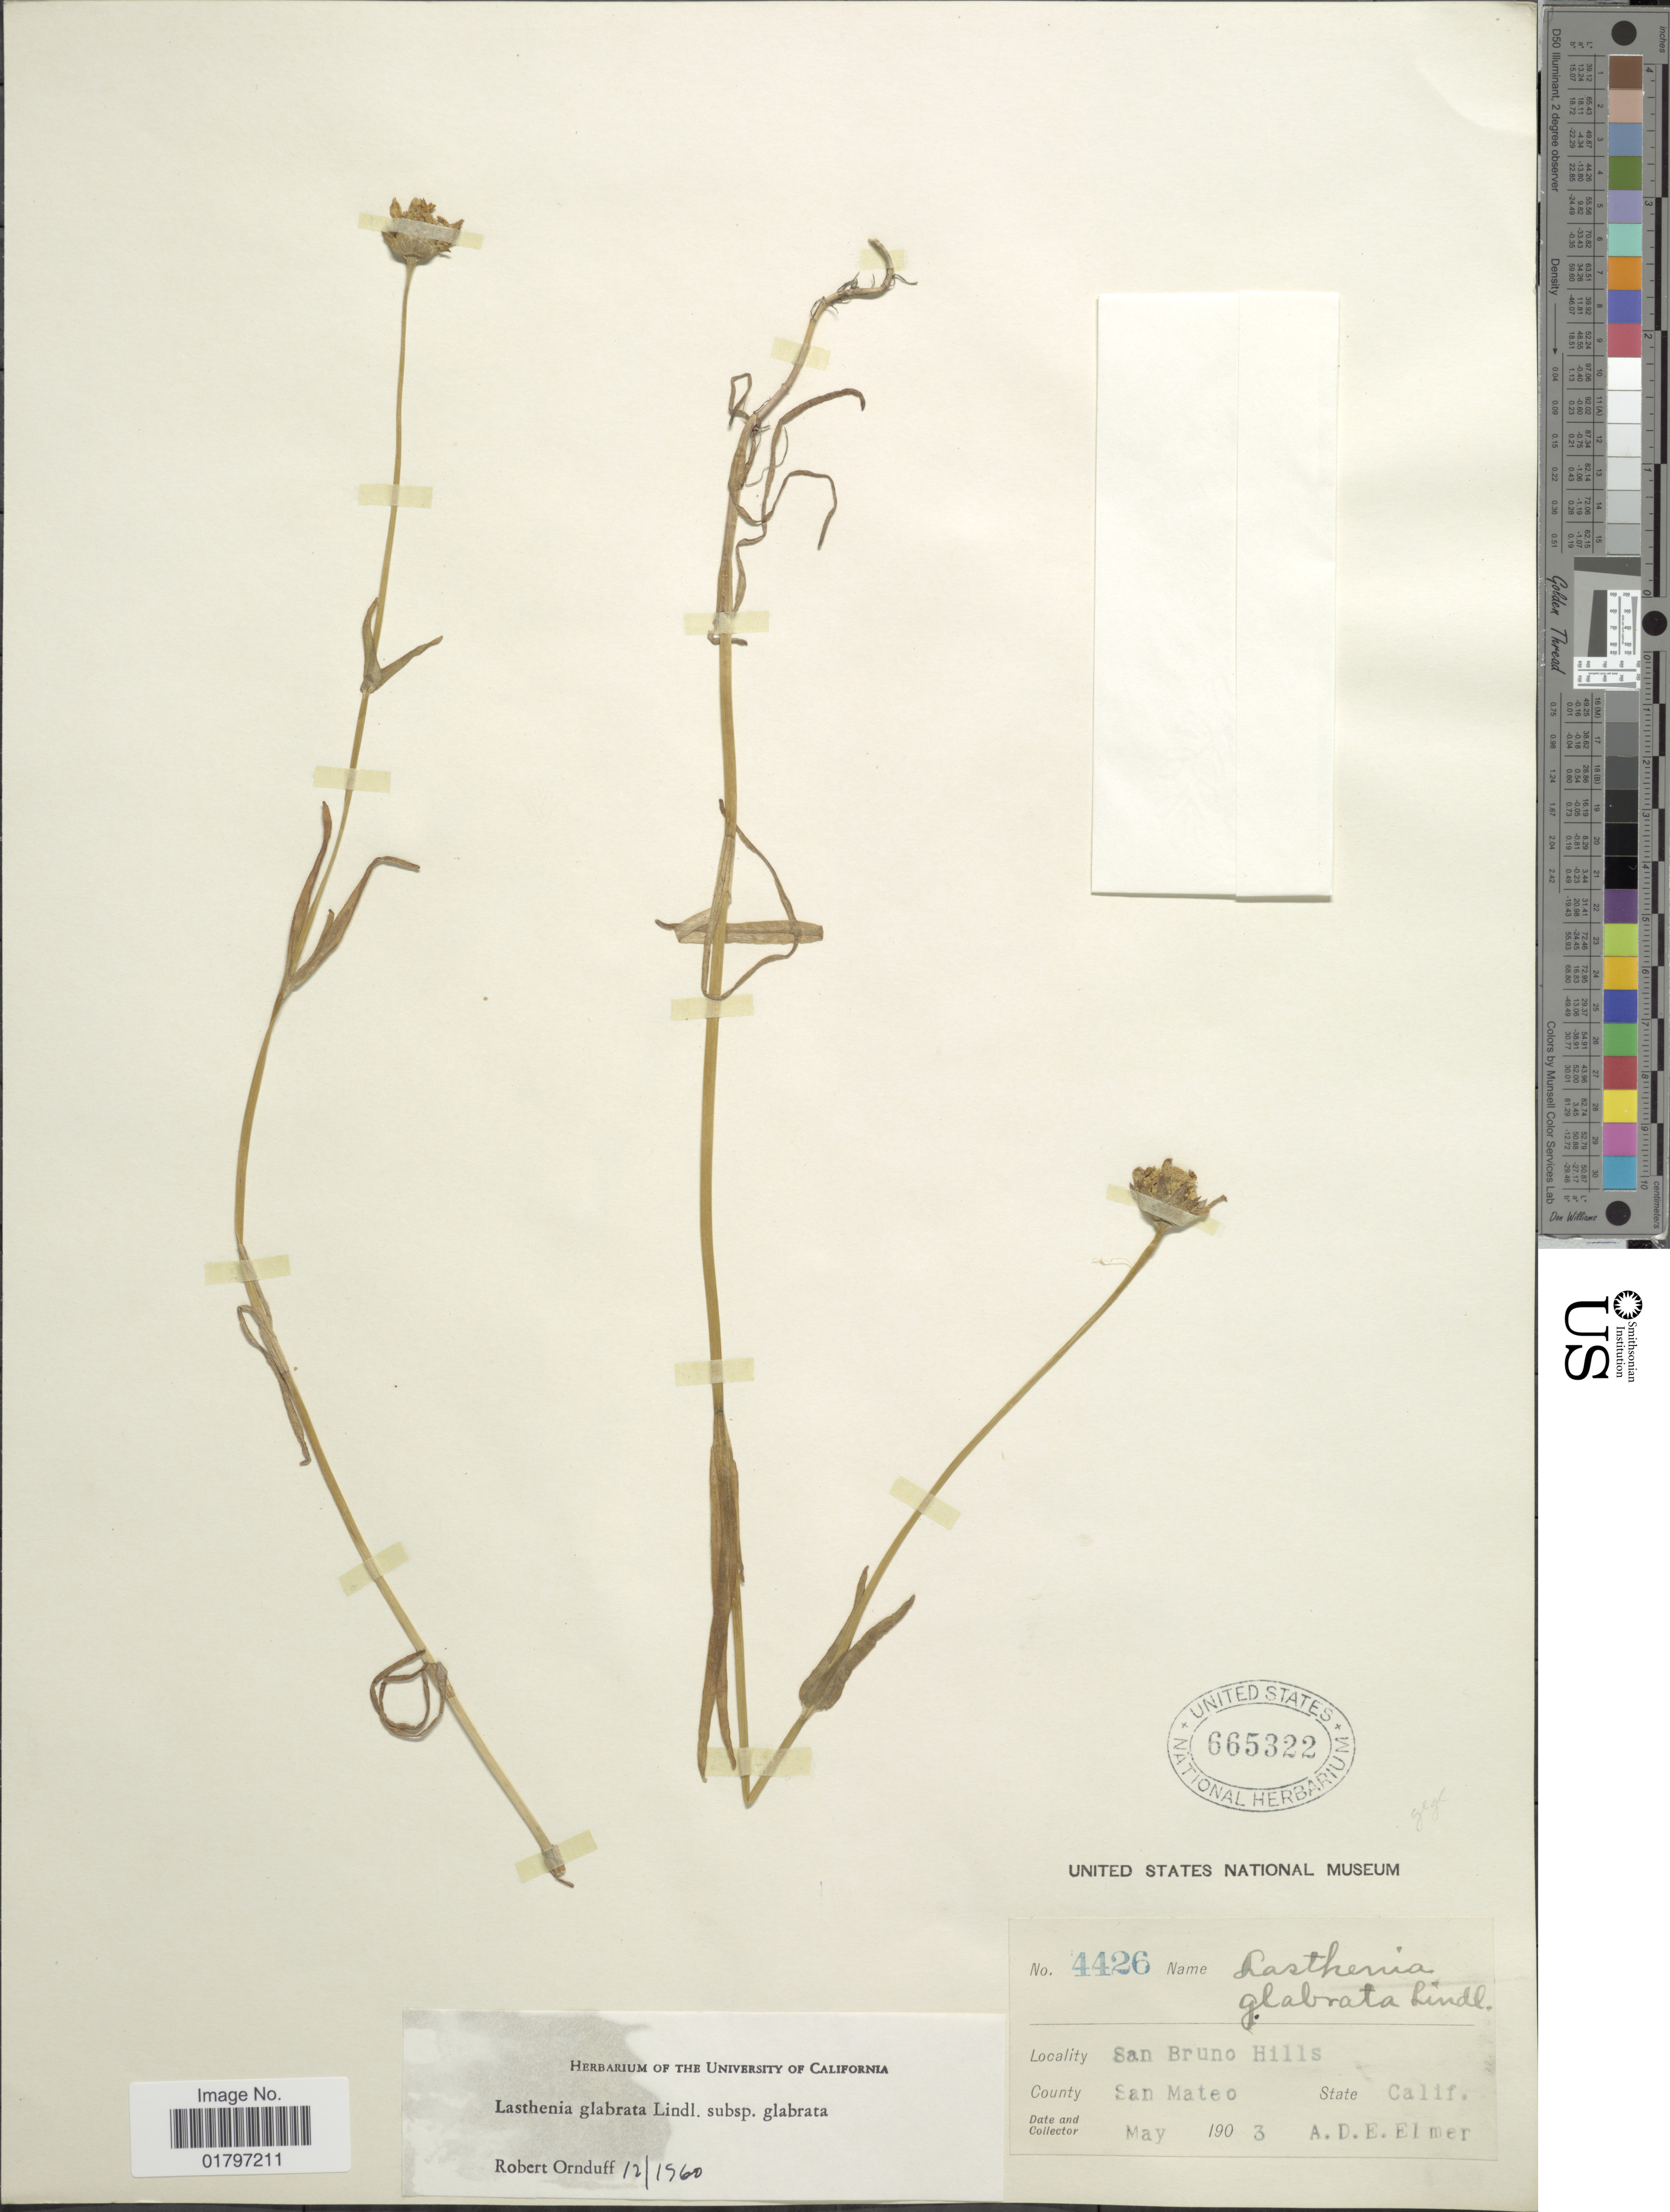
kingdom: Plantae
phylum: Tracheophyta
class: Magnoliopsida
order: Asterales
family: Asteraceae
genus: Lasthenia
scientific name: Lasthenia glabrata subsp. glabrata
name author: Lindl.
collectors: A. D. E. Elmer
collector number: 4426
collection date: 1903-05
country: United States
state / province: California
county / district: San Mateo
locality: San Bruno Hills. County San Mateo. State Calif.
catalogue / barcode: US 665322